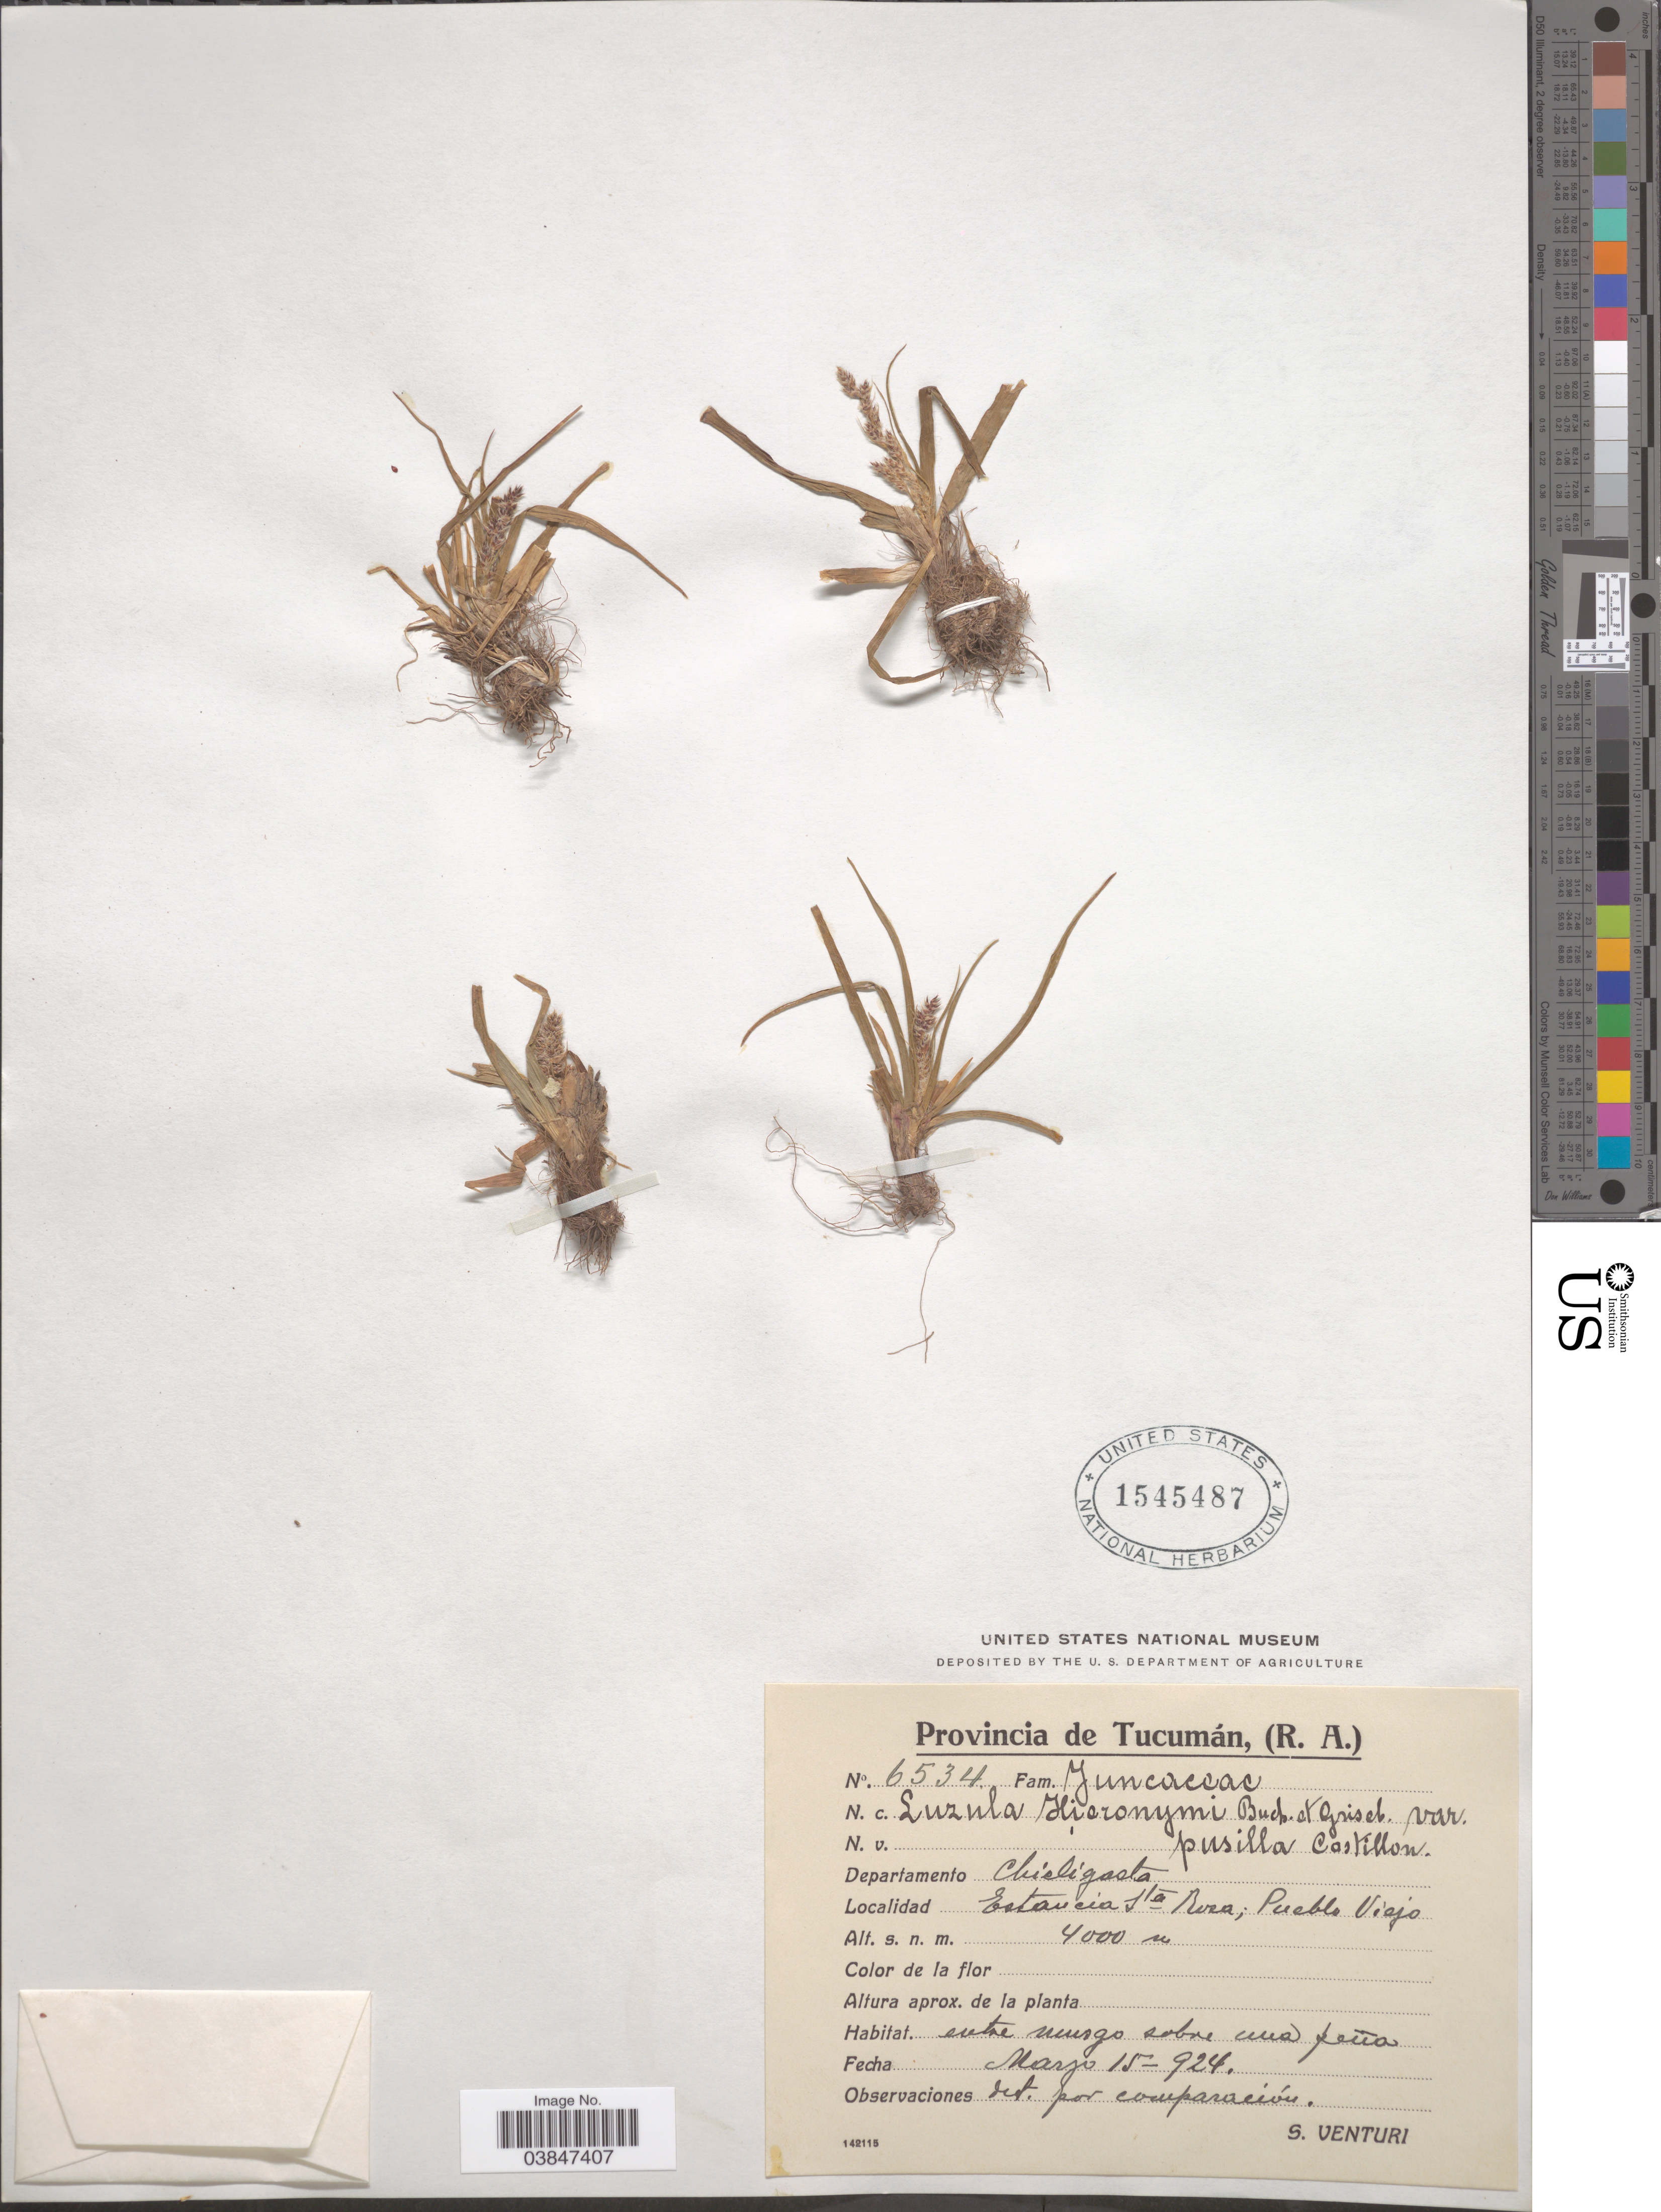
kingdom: Plantae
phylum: Tracheophyta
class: Liliopsida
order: Poales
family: Juncaceae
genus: Luzula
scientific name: Luzula hieronymi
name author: Buchenau & Griseb.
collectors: S. Venturi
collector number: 6534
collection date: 1924-03-15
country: Argentina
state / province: Tucuman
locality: Departamento Chicligasta. Estancia Sta Rosa; Pueblo Viejo.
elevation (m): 4000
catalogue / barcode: US 1545487